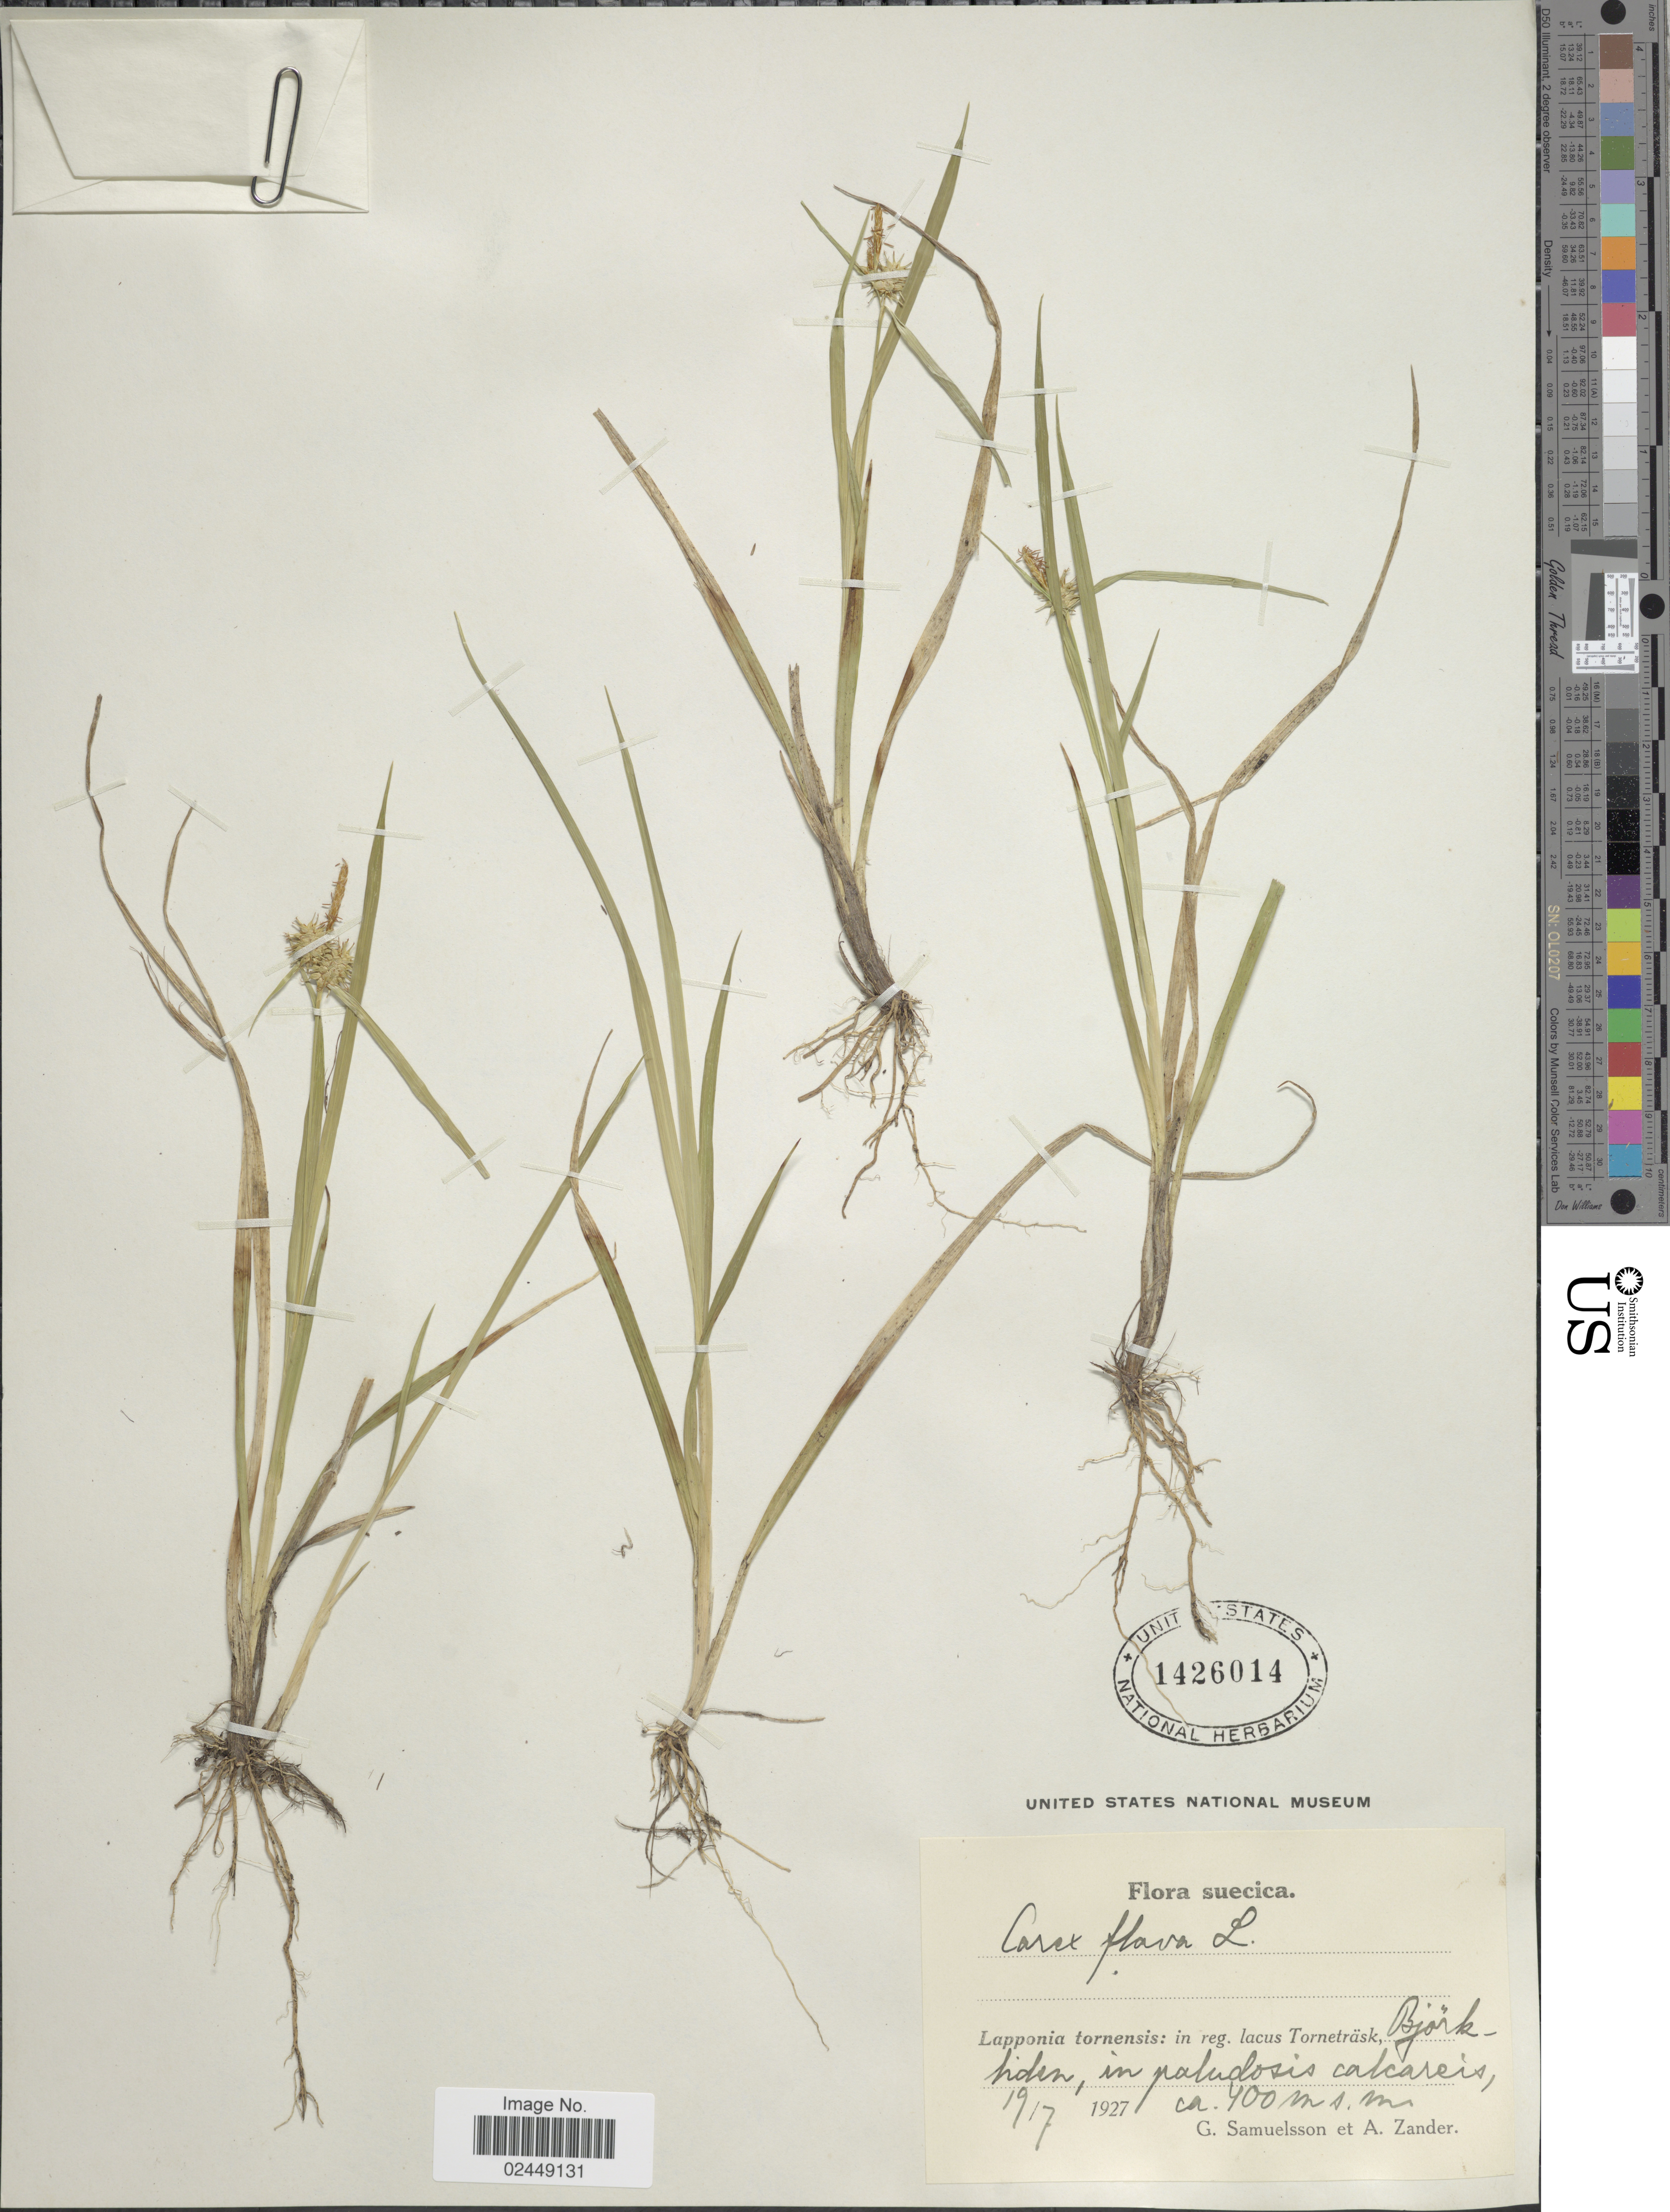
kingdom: Plantae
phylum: Tracheophyta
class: Liliopsida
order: Poales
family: Cyperaceae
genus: Carex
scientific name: Carex flava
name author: L.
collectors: G. Samuelsson & A. Zander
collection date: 1927-07-19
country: Sweden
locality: Lapponia tornensis: in reg. lacus Torneträsk, Björkliden, in paludosis calcareis, Suecica.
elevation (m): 400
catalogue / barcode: US 1426014